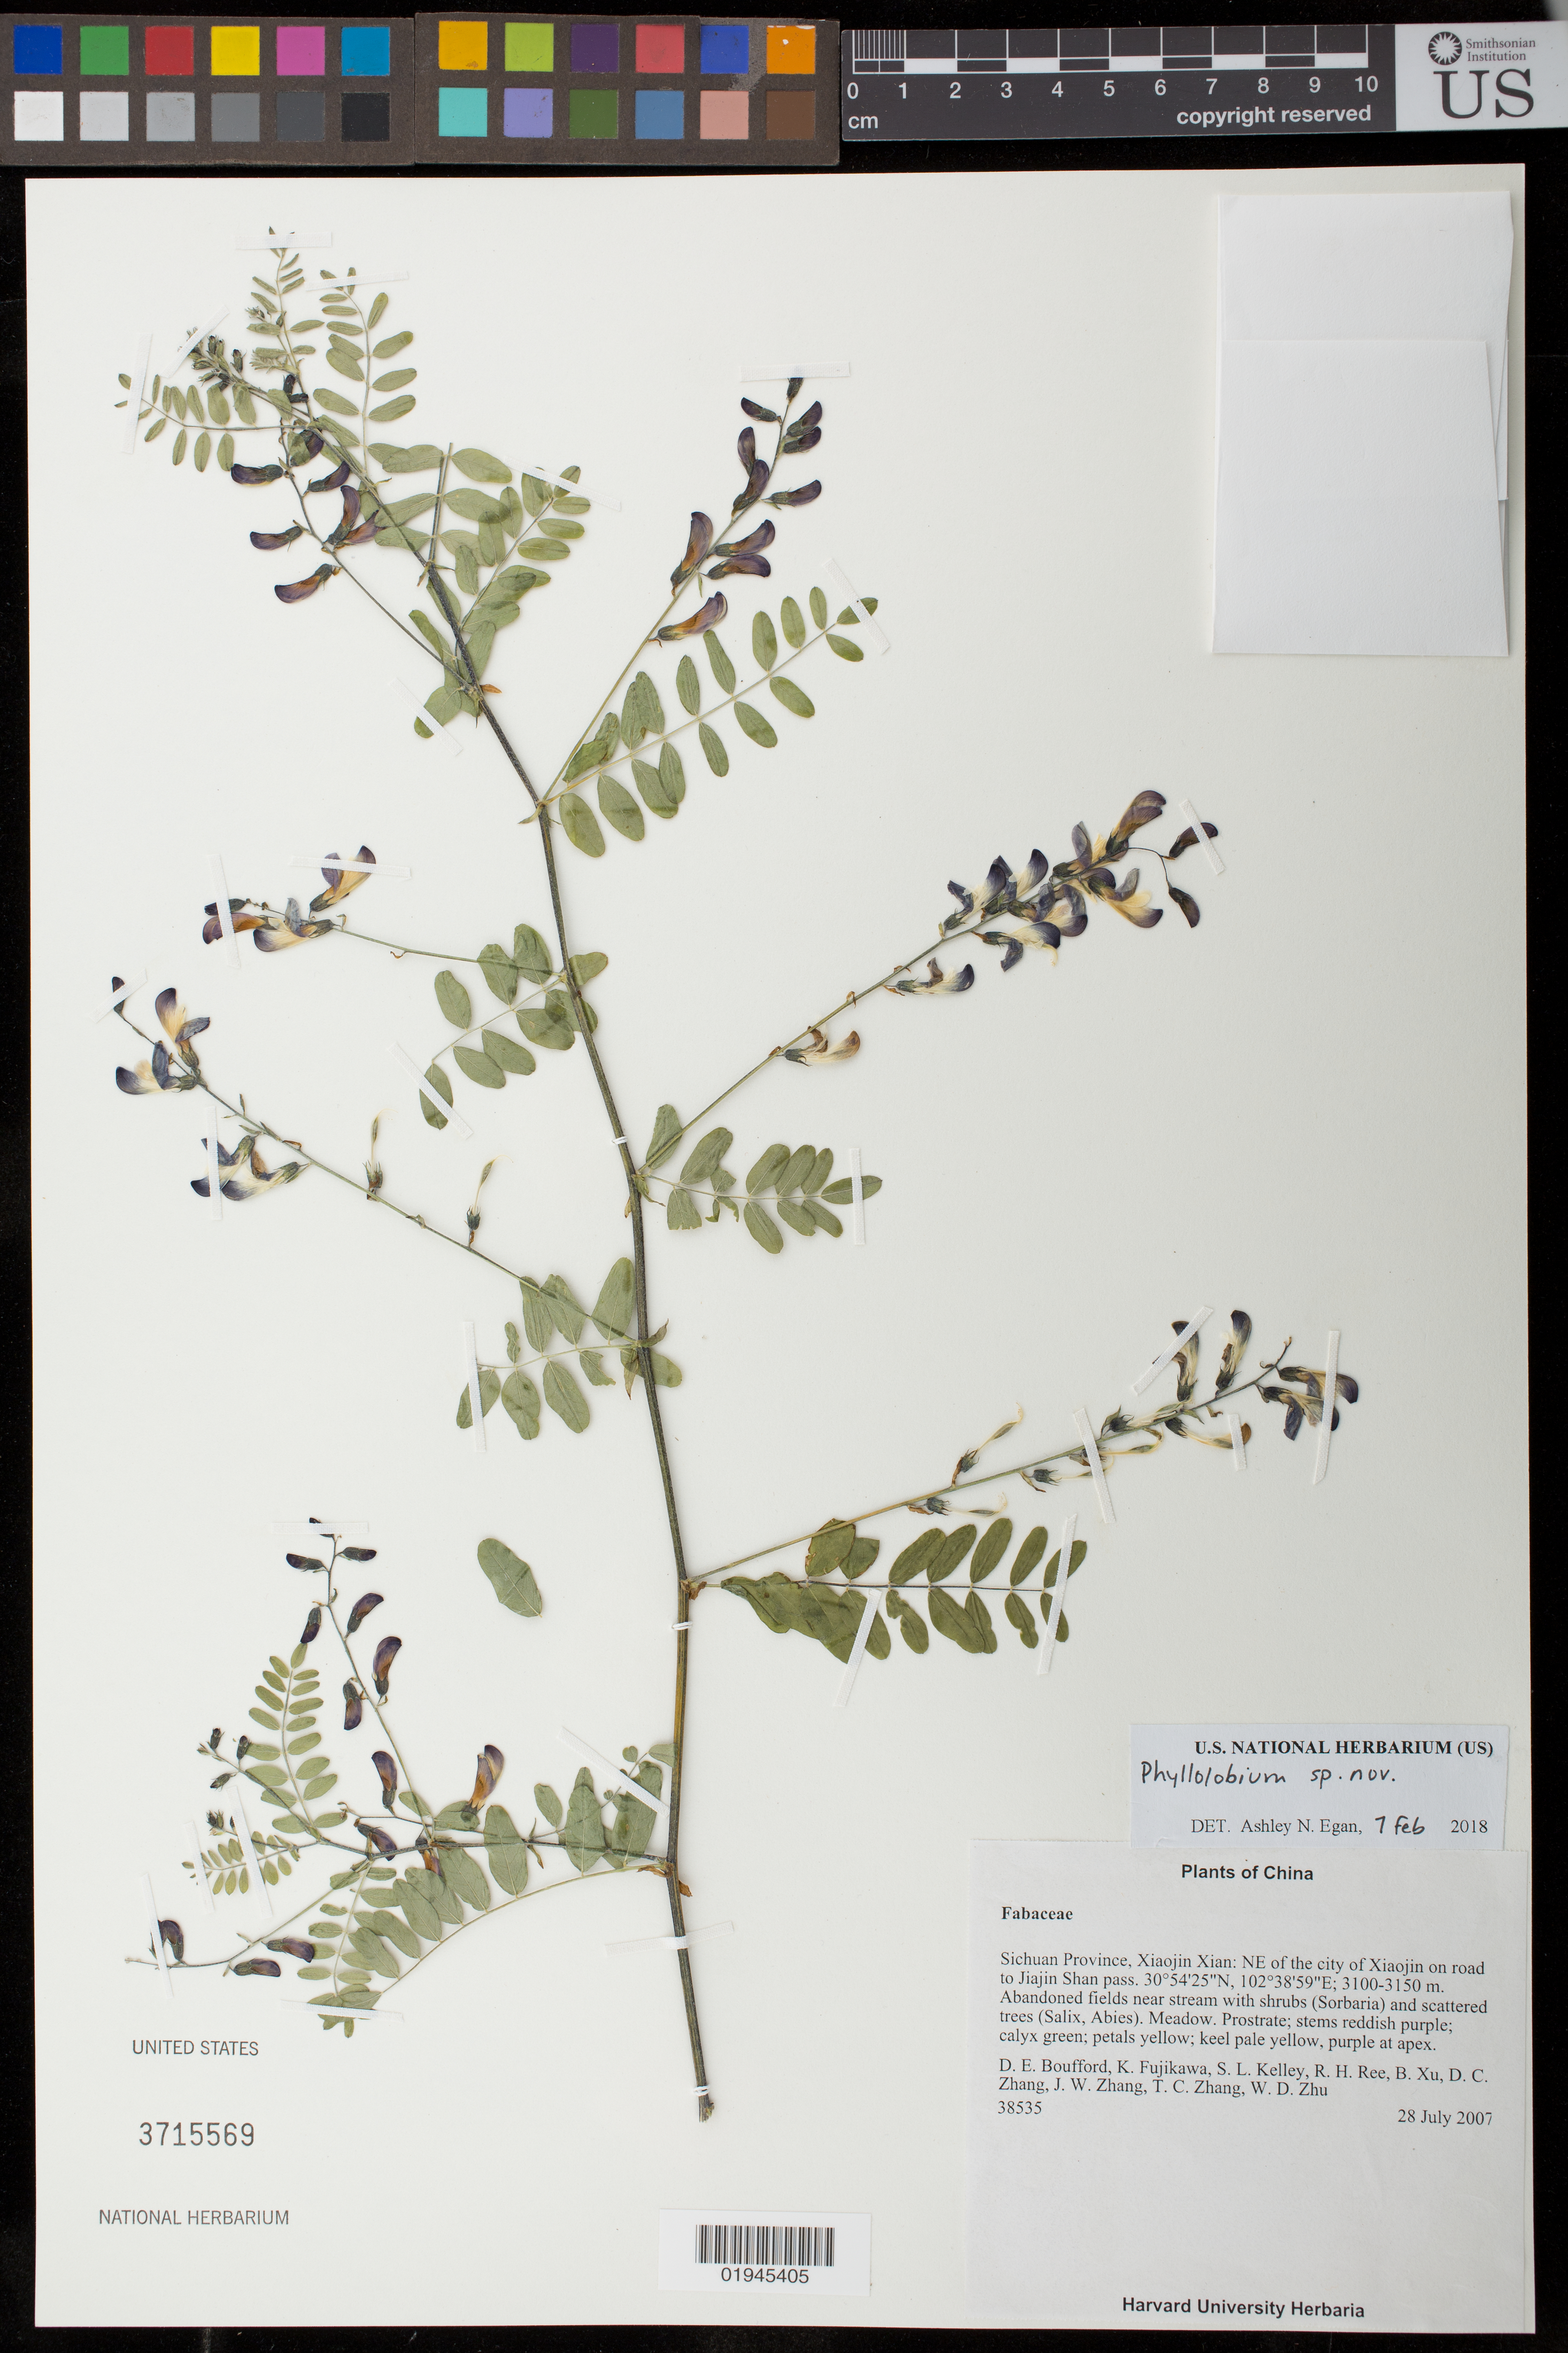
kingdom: Plantae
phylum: Tracheophyta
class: Magnoliopsida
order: Fabales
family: Fabaceae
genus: Phyllolobium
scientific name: Phyllolobium sp.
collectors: D. E. Boufford, K. Fujikawa, S. Kelley, R. Ree, B. Xu, J. Zhang, D. Zhang, T. Zhang & W. Zhu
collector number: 38535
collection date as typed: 28 July 2007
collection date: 2007-07-28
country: China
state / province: Sichuan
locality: Xiaojin Xian: NE of the city of Xiaojin on the road to Jiajin Shan Pass.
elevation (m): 3100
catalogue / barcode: US 3715569